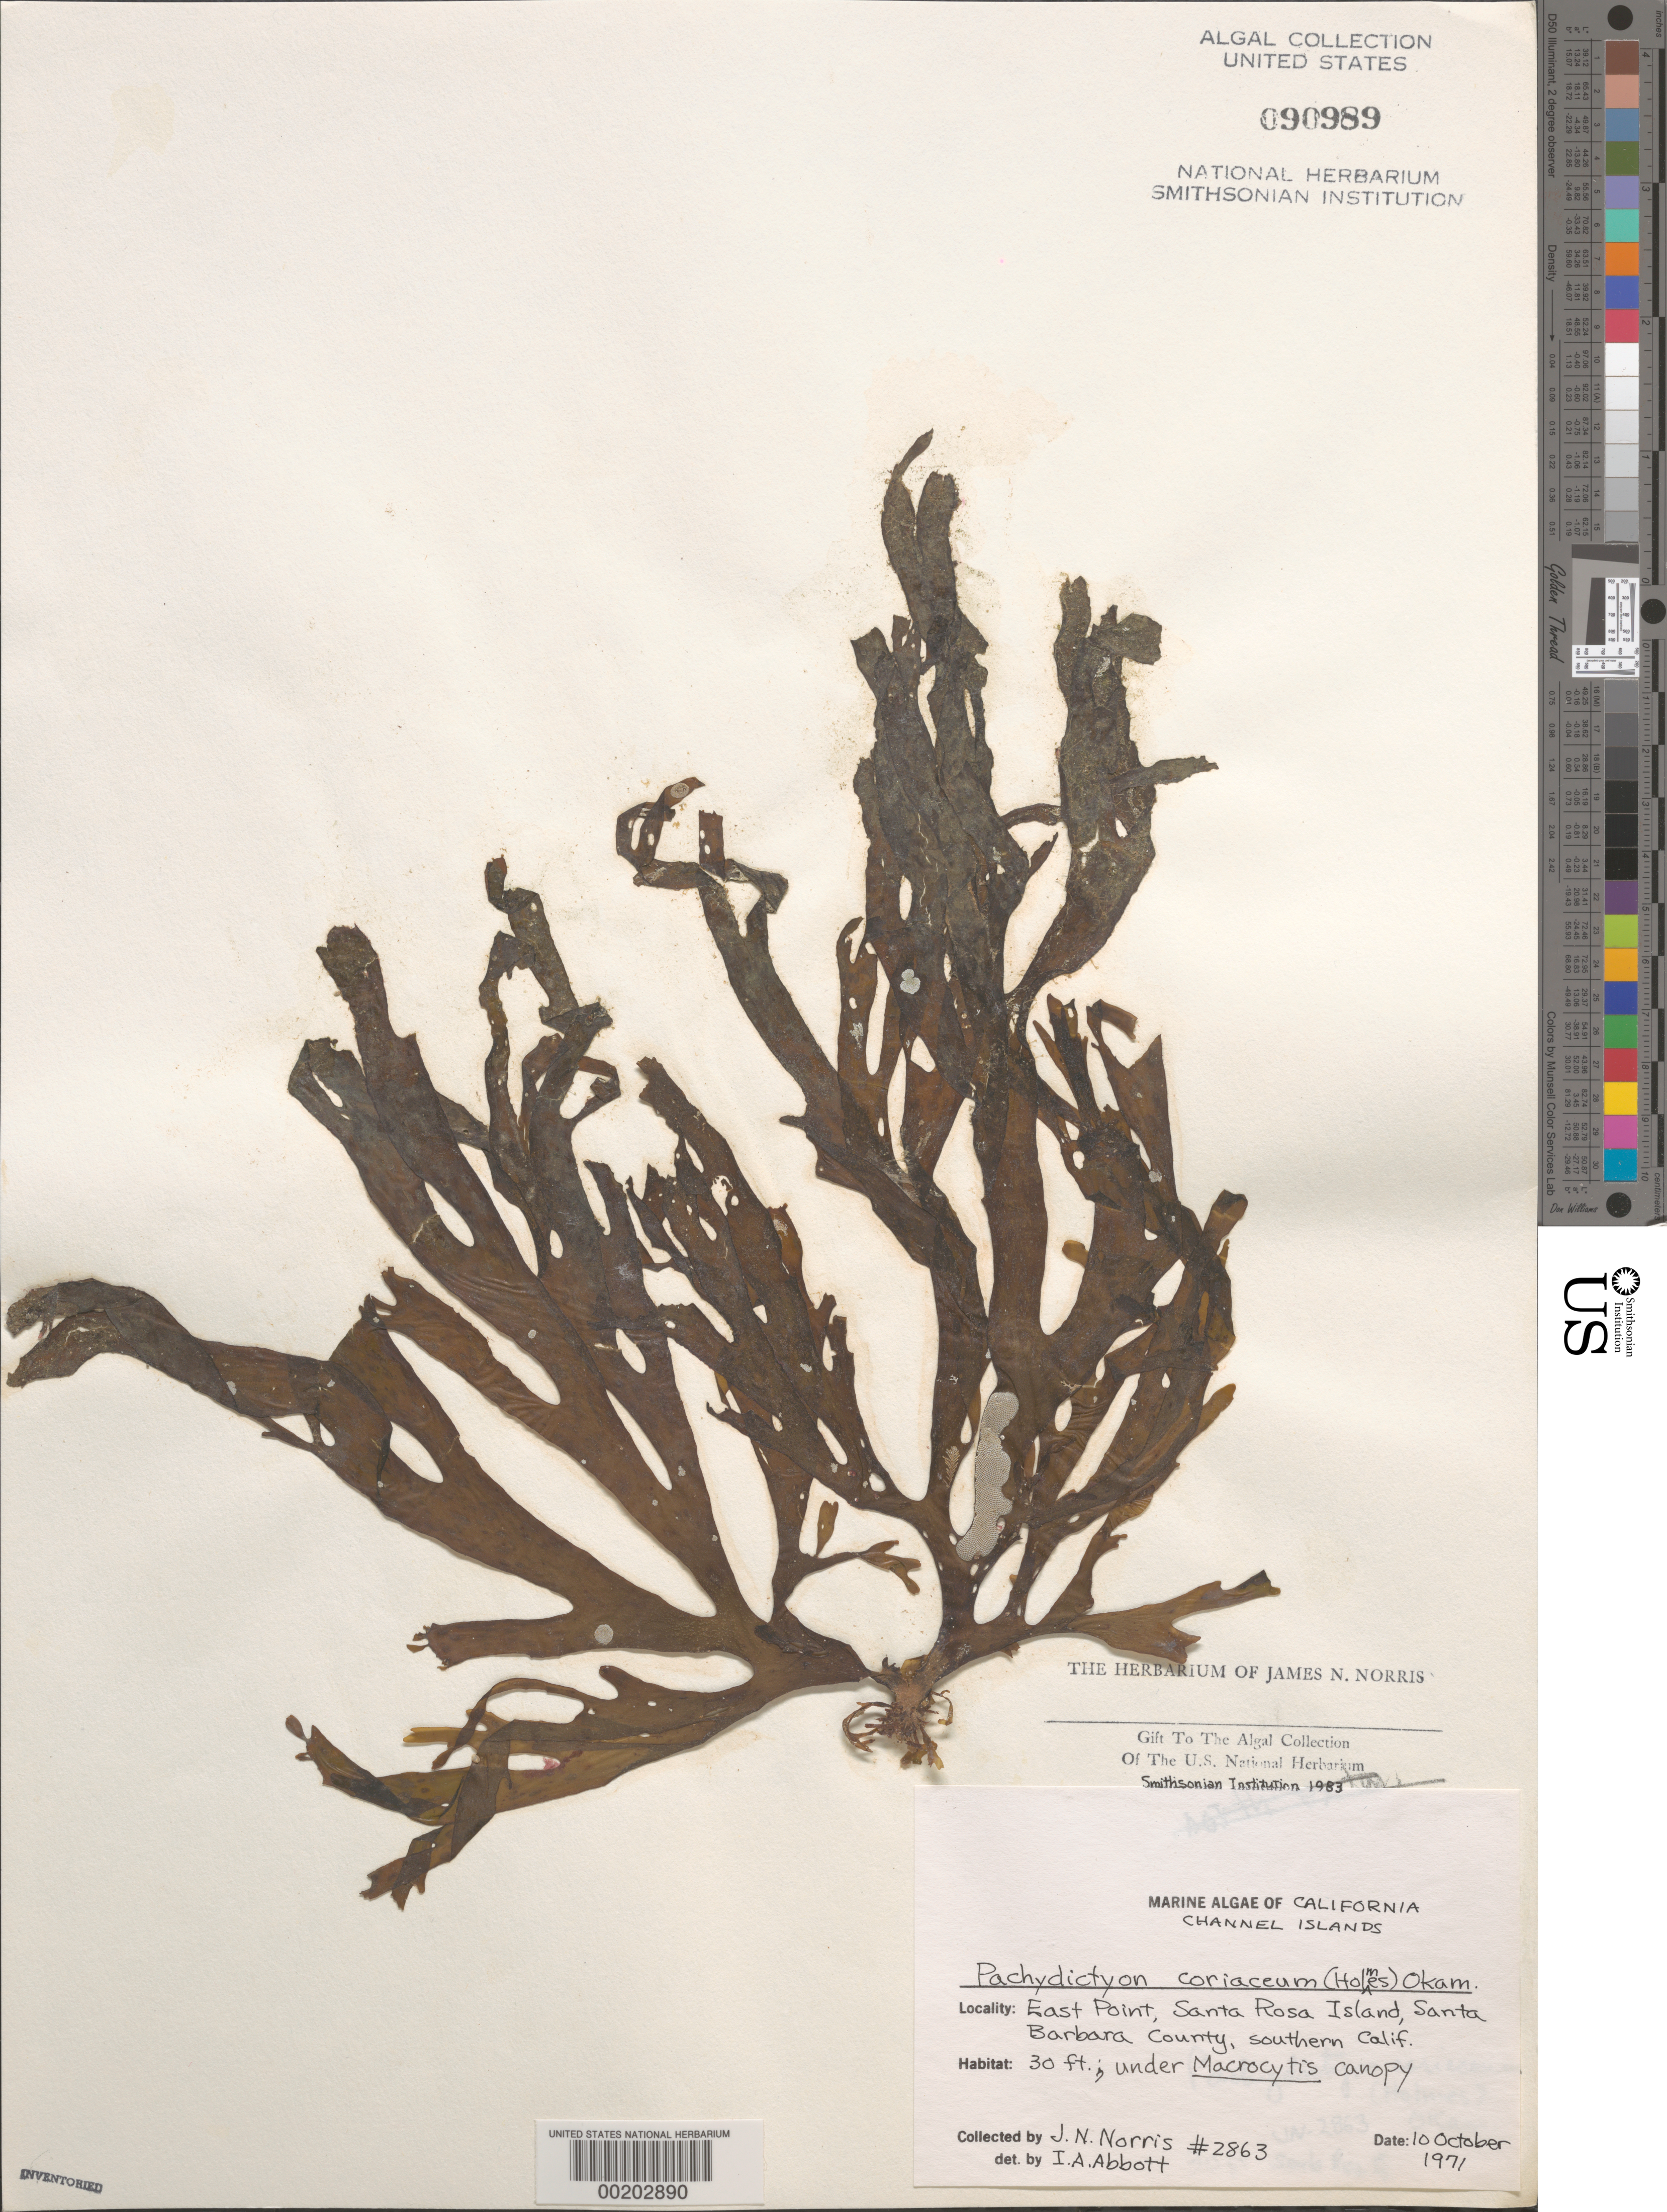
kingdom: Chromista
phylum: Ochrophyta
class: Phaeophyceae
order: Dictyotales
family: Dictyotaceae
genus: Pachydictyon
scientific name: Pachydictyon coriaceum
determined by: Abbott, Isabella A.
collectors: J. N. Norris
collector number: JN-2863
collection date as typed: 10 Oct 1971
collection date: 1971-10-10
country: United States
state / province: California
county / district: Santa Barbara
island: Santa Rosa Island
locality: East Point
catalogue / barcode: US 90989